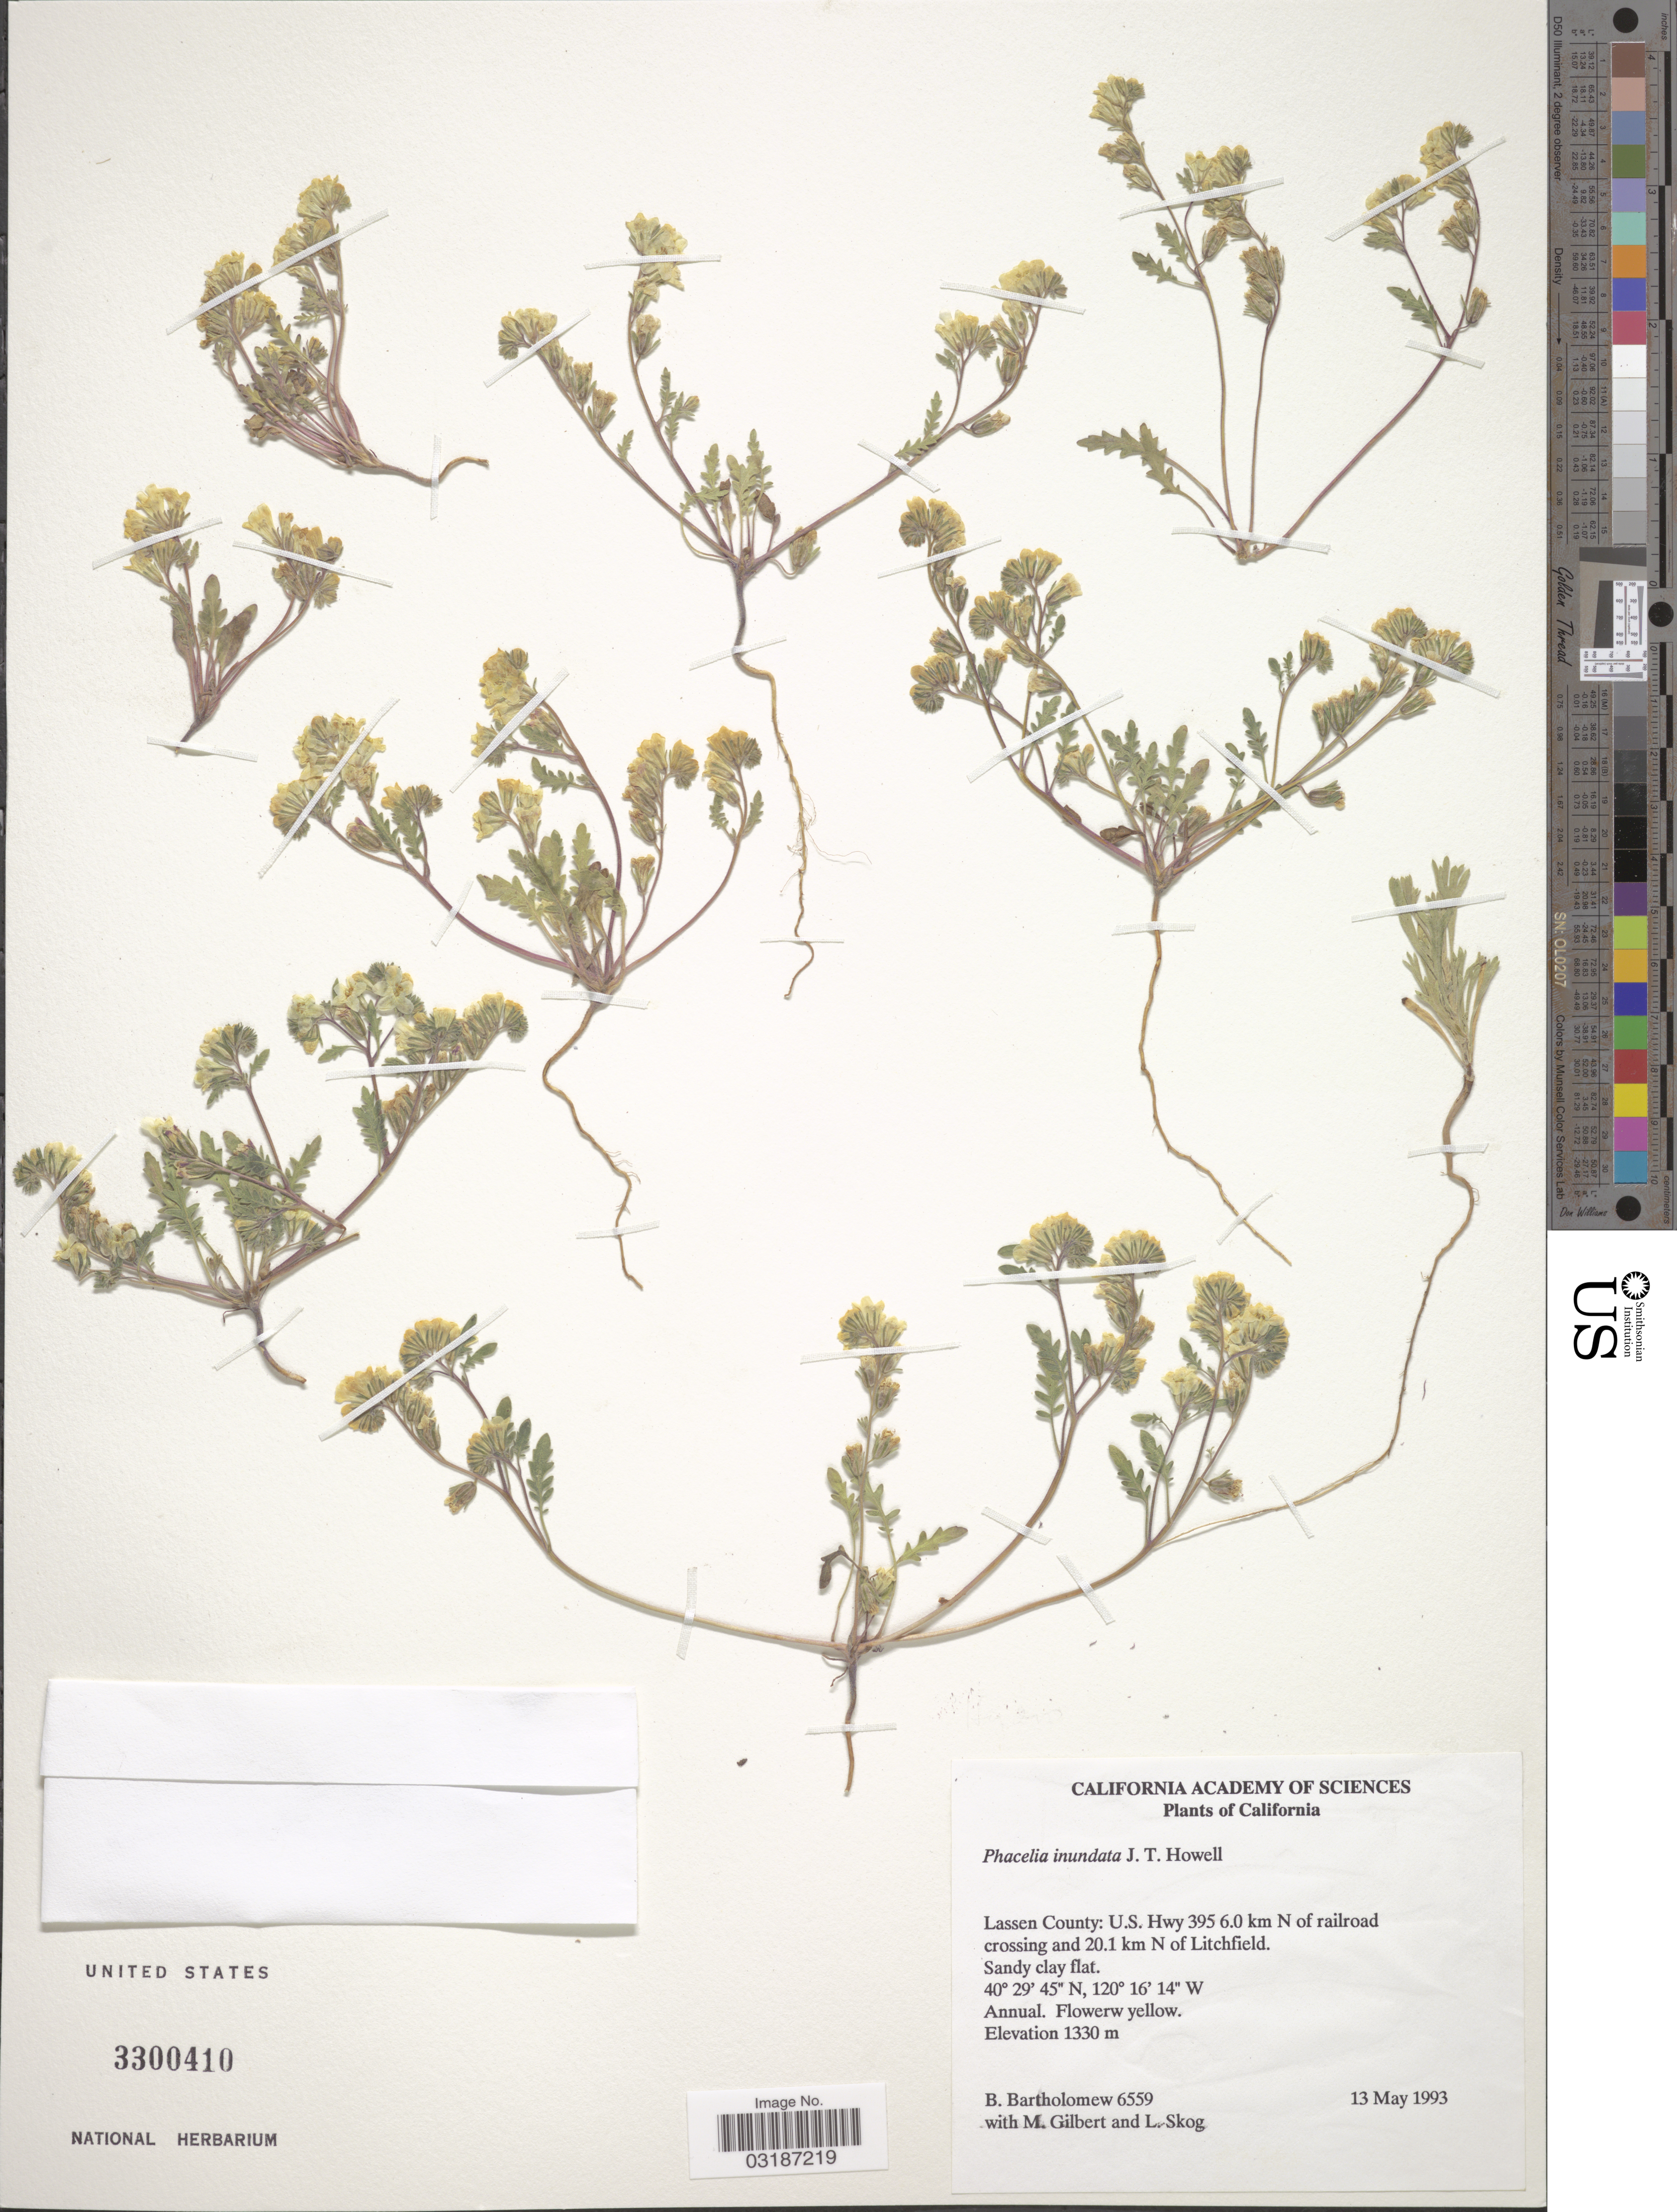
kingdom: Plantae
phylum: Tracheophyta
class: Magnoliopsida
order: Boraginales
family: Hydrophyllaceae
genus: Phacelia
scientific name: Phacelia inundata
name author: J.T. Howell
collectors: B. Bartholomew, M. Gilbert & L. E. Skog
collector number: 6559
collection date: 1993-05-13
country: United States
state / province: California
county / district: Lassen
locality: Lassen County: U.S. Hwy 395 6.0 km N of railroad crossing and 20.1 km N of Litchfield.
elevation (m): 1330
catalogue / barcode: US 3300410